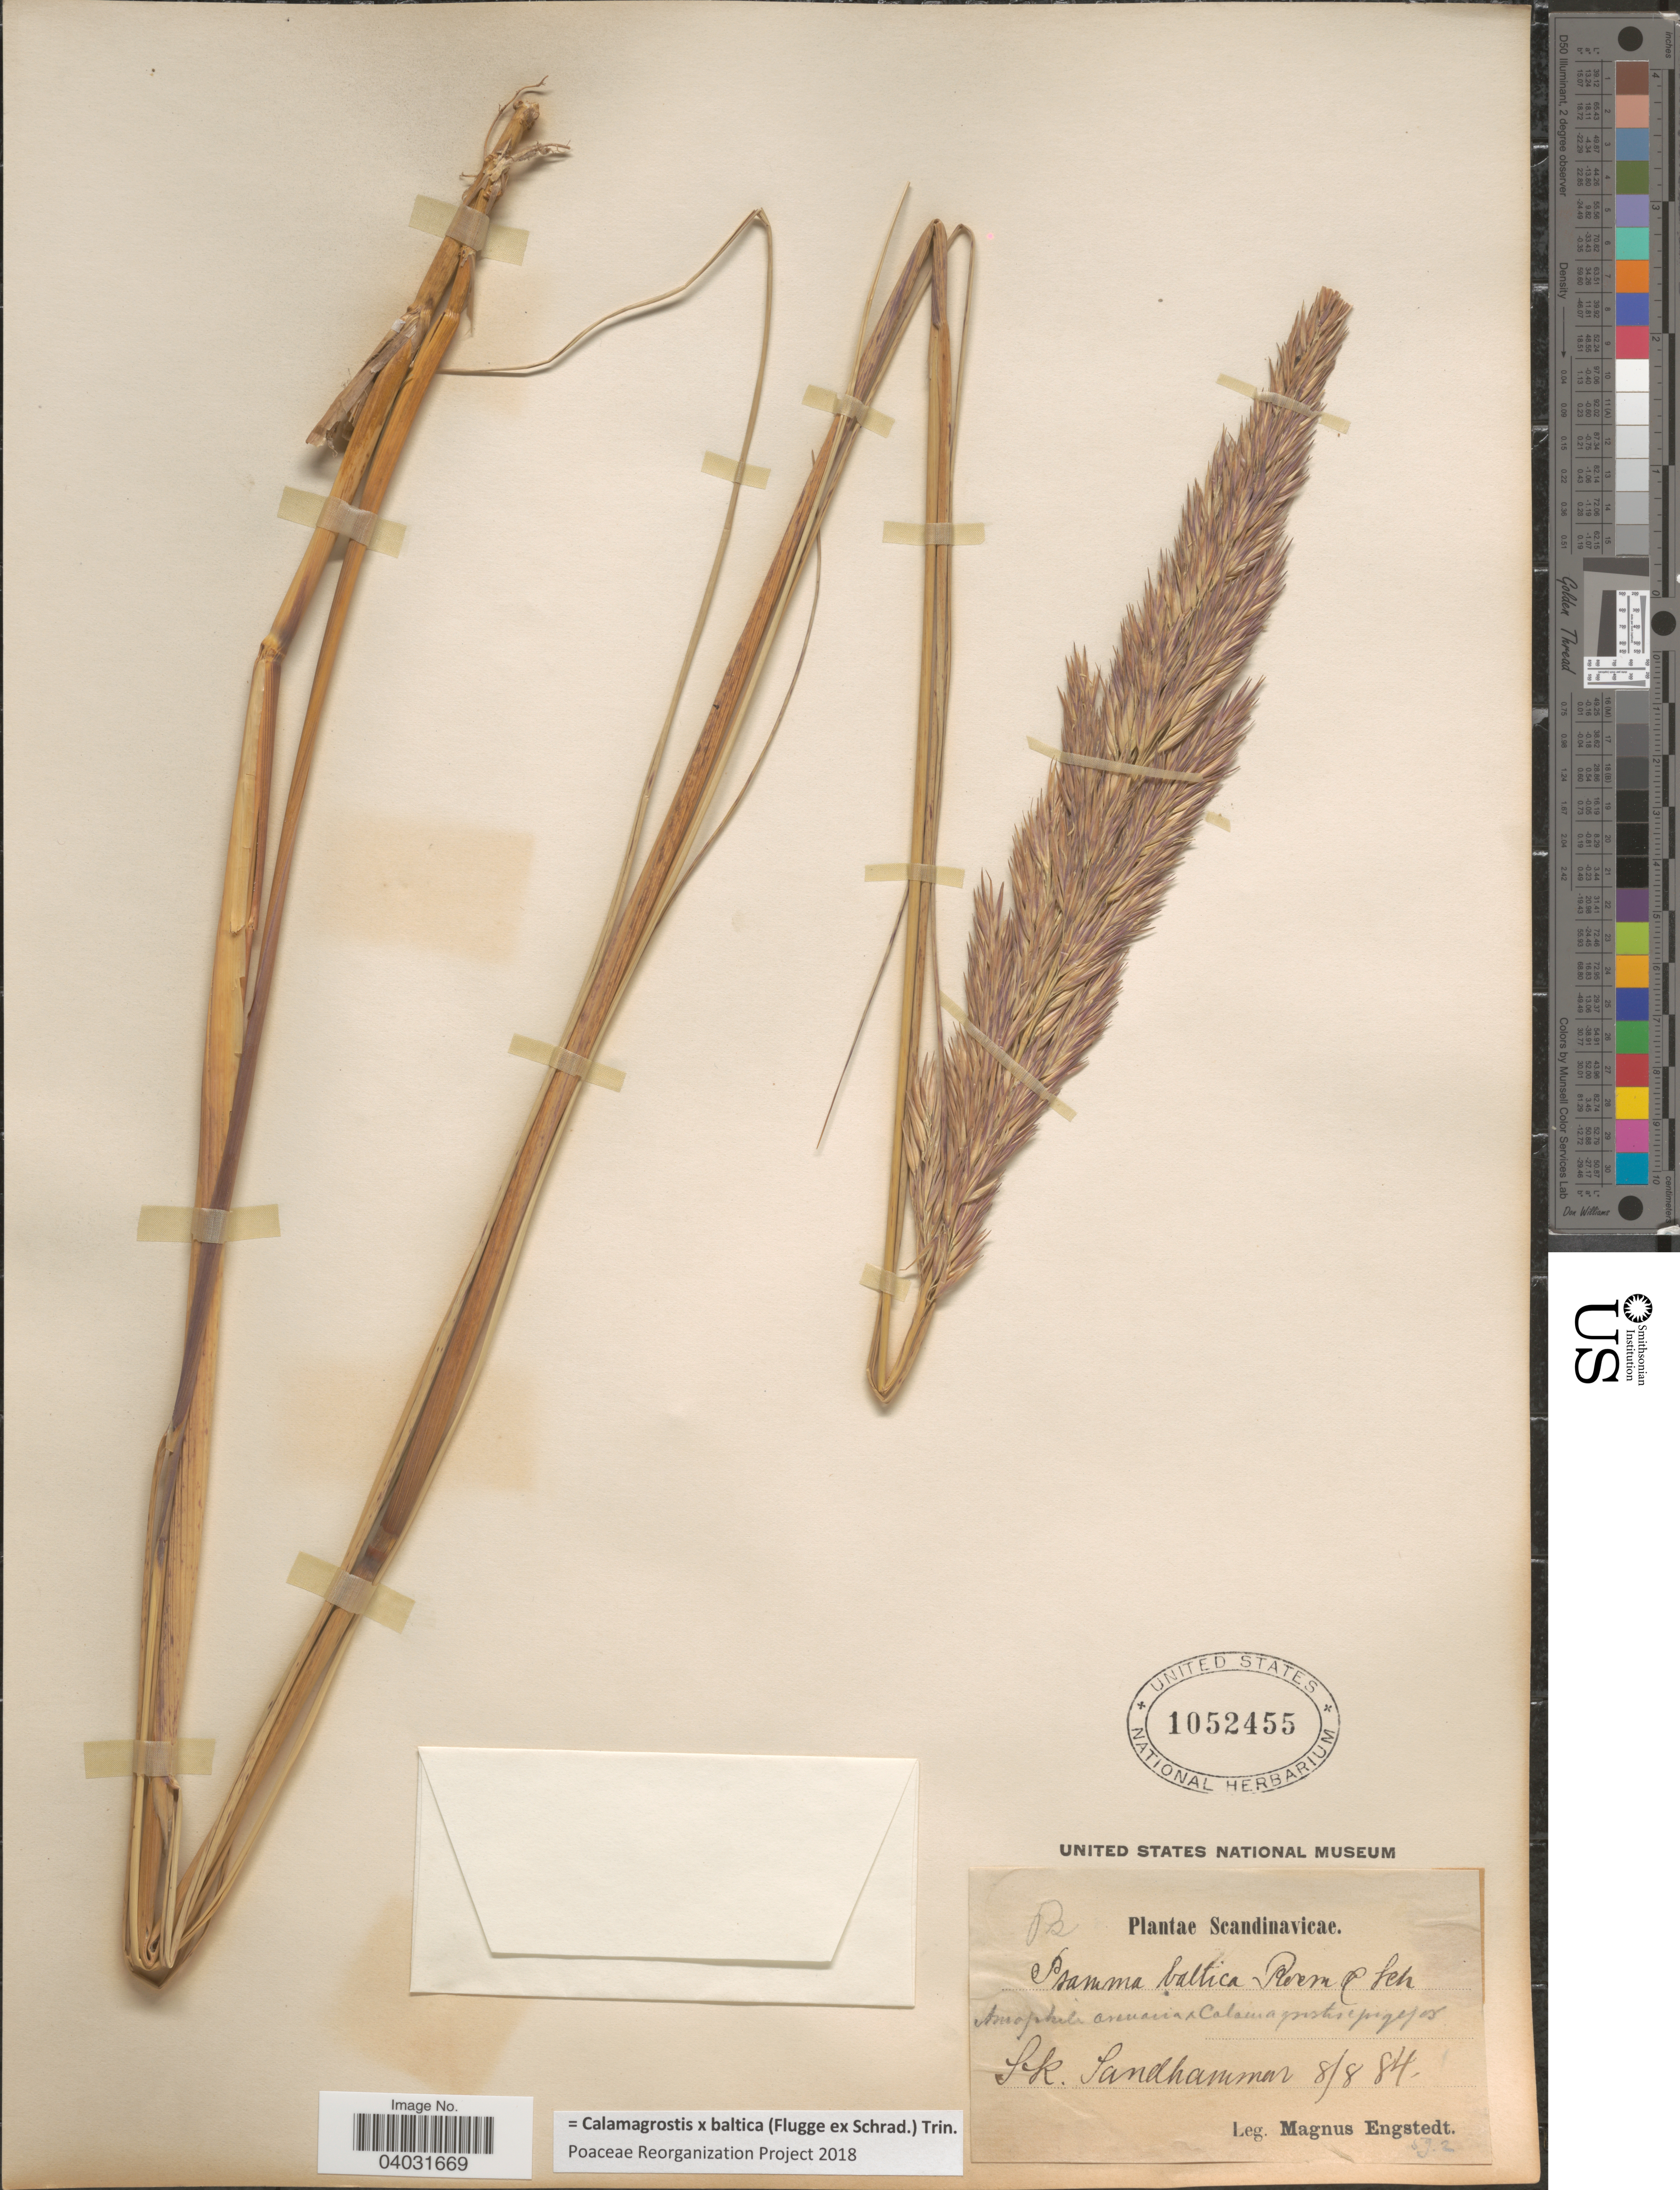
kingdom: Plantae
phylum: Tracheophyta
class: Liliopsida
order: Poales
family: Poaceae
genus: Calamagrostis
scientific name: Calamagrostis x baltica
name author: (Flüggé ex Schrad.) Trin.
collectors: M. Engstedt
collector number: P2*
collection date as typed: Transcribed d/m/y: 8/8/84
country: Sweden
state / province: Skåne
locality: Scandinavicae. Sk. Sandhammar.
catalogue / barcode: US 1052455